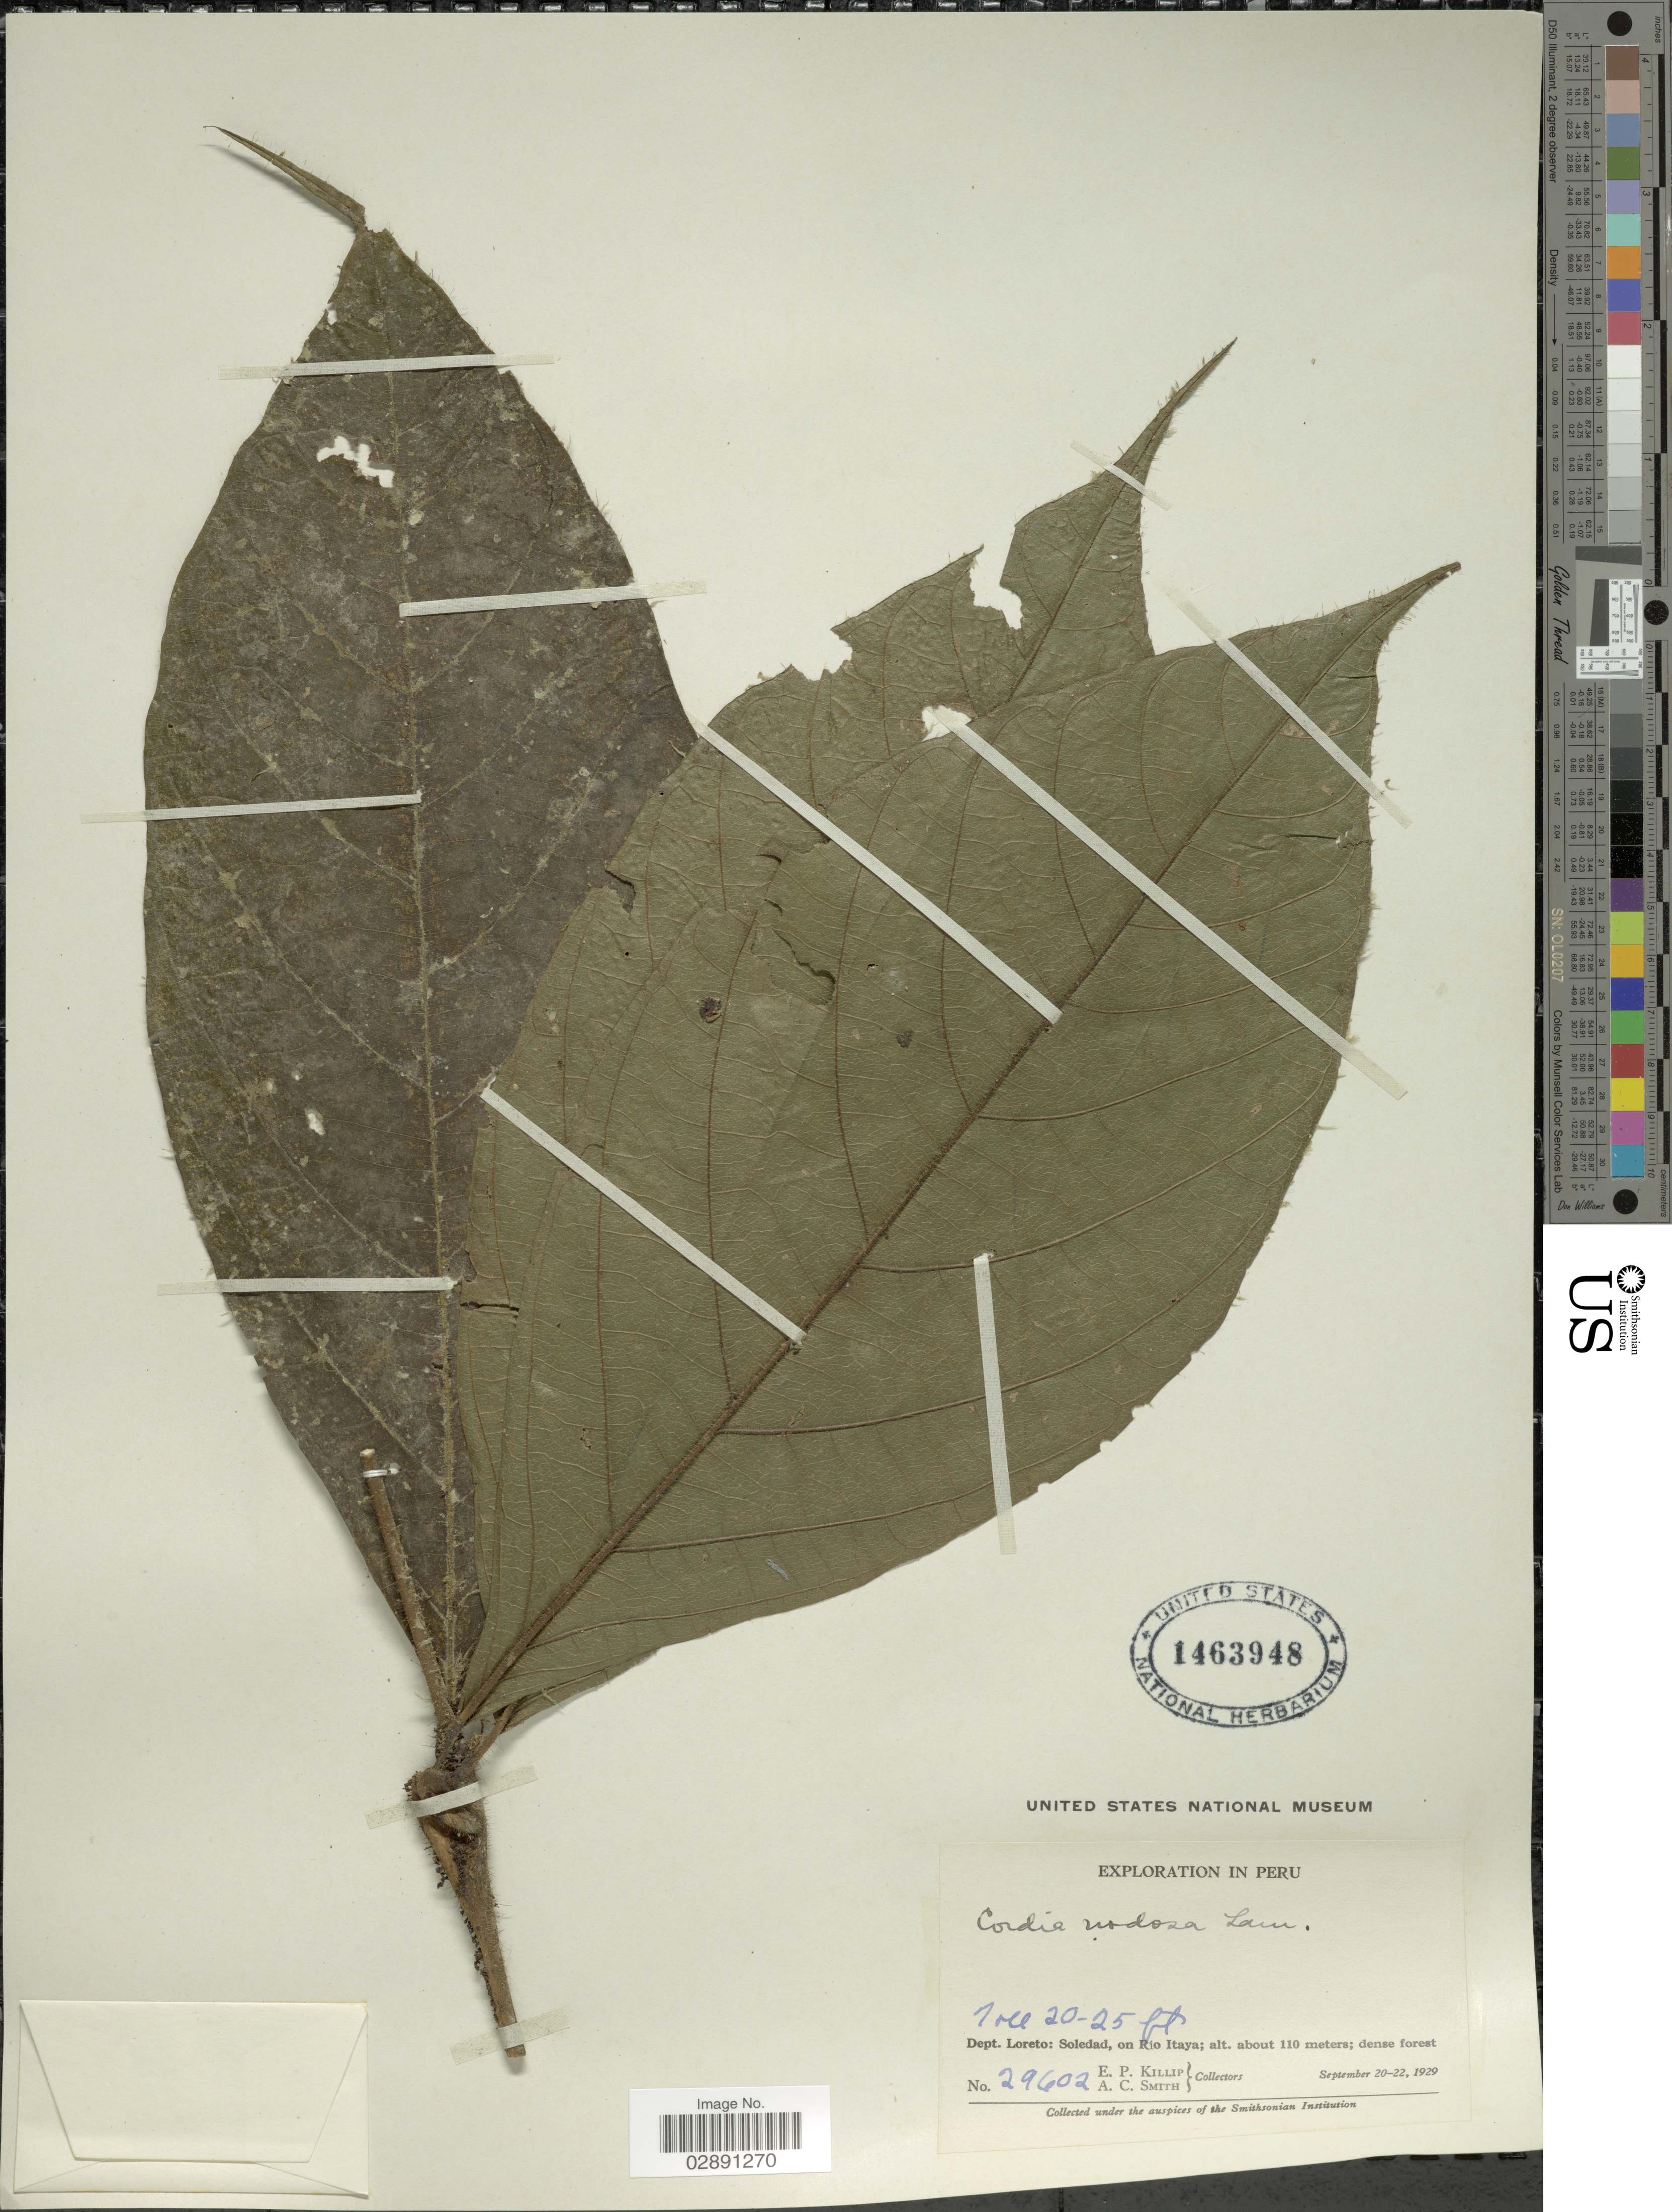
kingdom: Plantae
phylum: Tracheophyta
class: Magnoliopsida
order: Boraginales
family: Cordiaceae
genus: Cordia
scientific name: Cordia nodosa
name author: Lam.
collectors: E. P. Killip & A. C. Smith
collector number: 29602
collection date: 1929-09-20/1929-09-22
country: Peru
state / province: Loreto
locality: Dept. Loreto: Soledad, on Río Itaya.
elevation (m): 110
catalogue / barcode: US 1463948